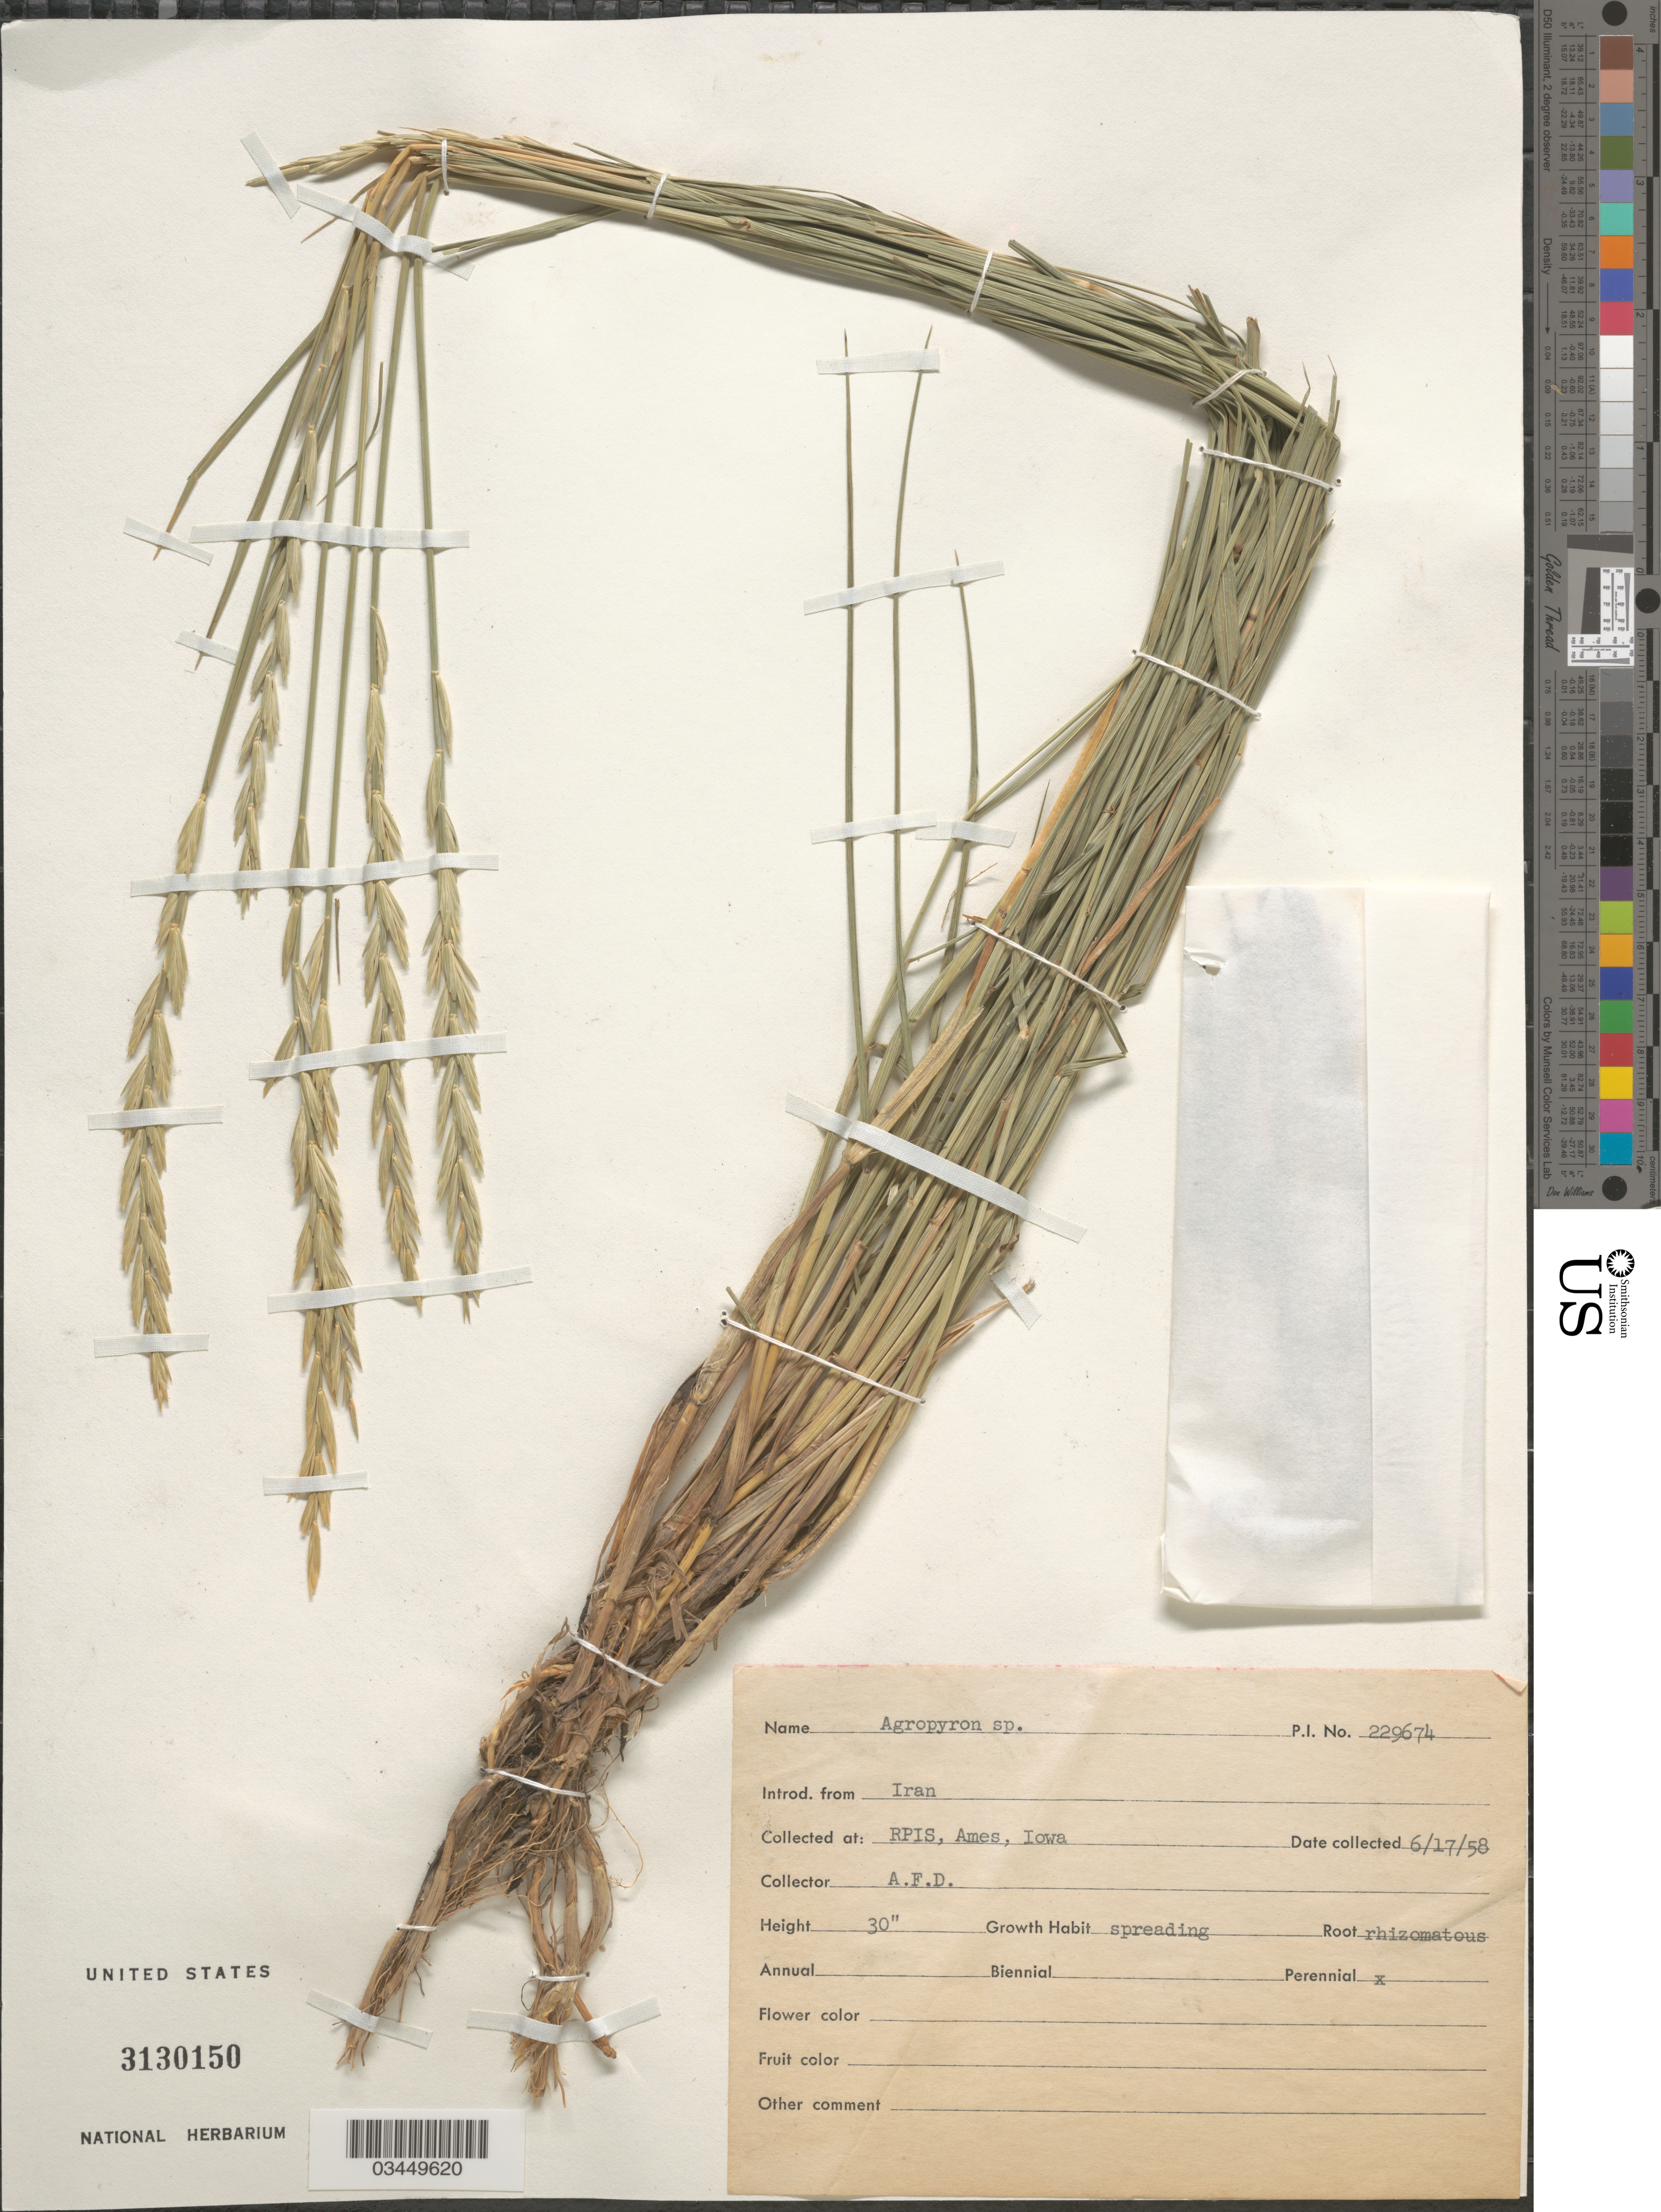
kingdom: Plantae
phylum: Tracheophyta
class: Liliopsida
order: Poales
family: Poaceae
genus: Elymus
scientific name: Elymus sp.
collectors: A. D.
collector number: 229674?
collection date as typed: Transcribed d/m/y: 17/6/58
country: United States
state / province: Iowa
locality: RPIS, Ames.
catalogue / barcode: US 3130150